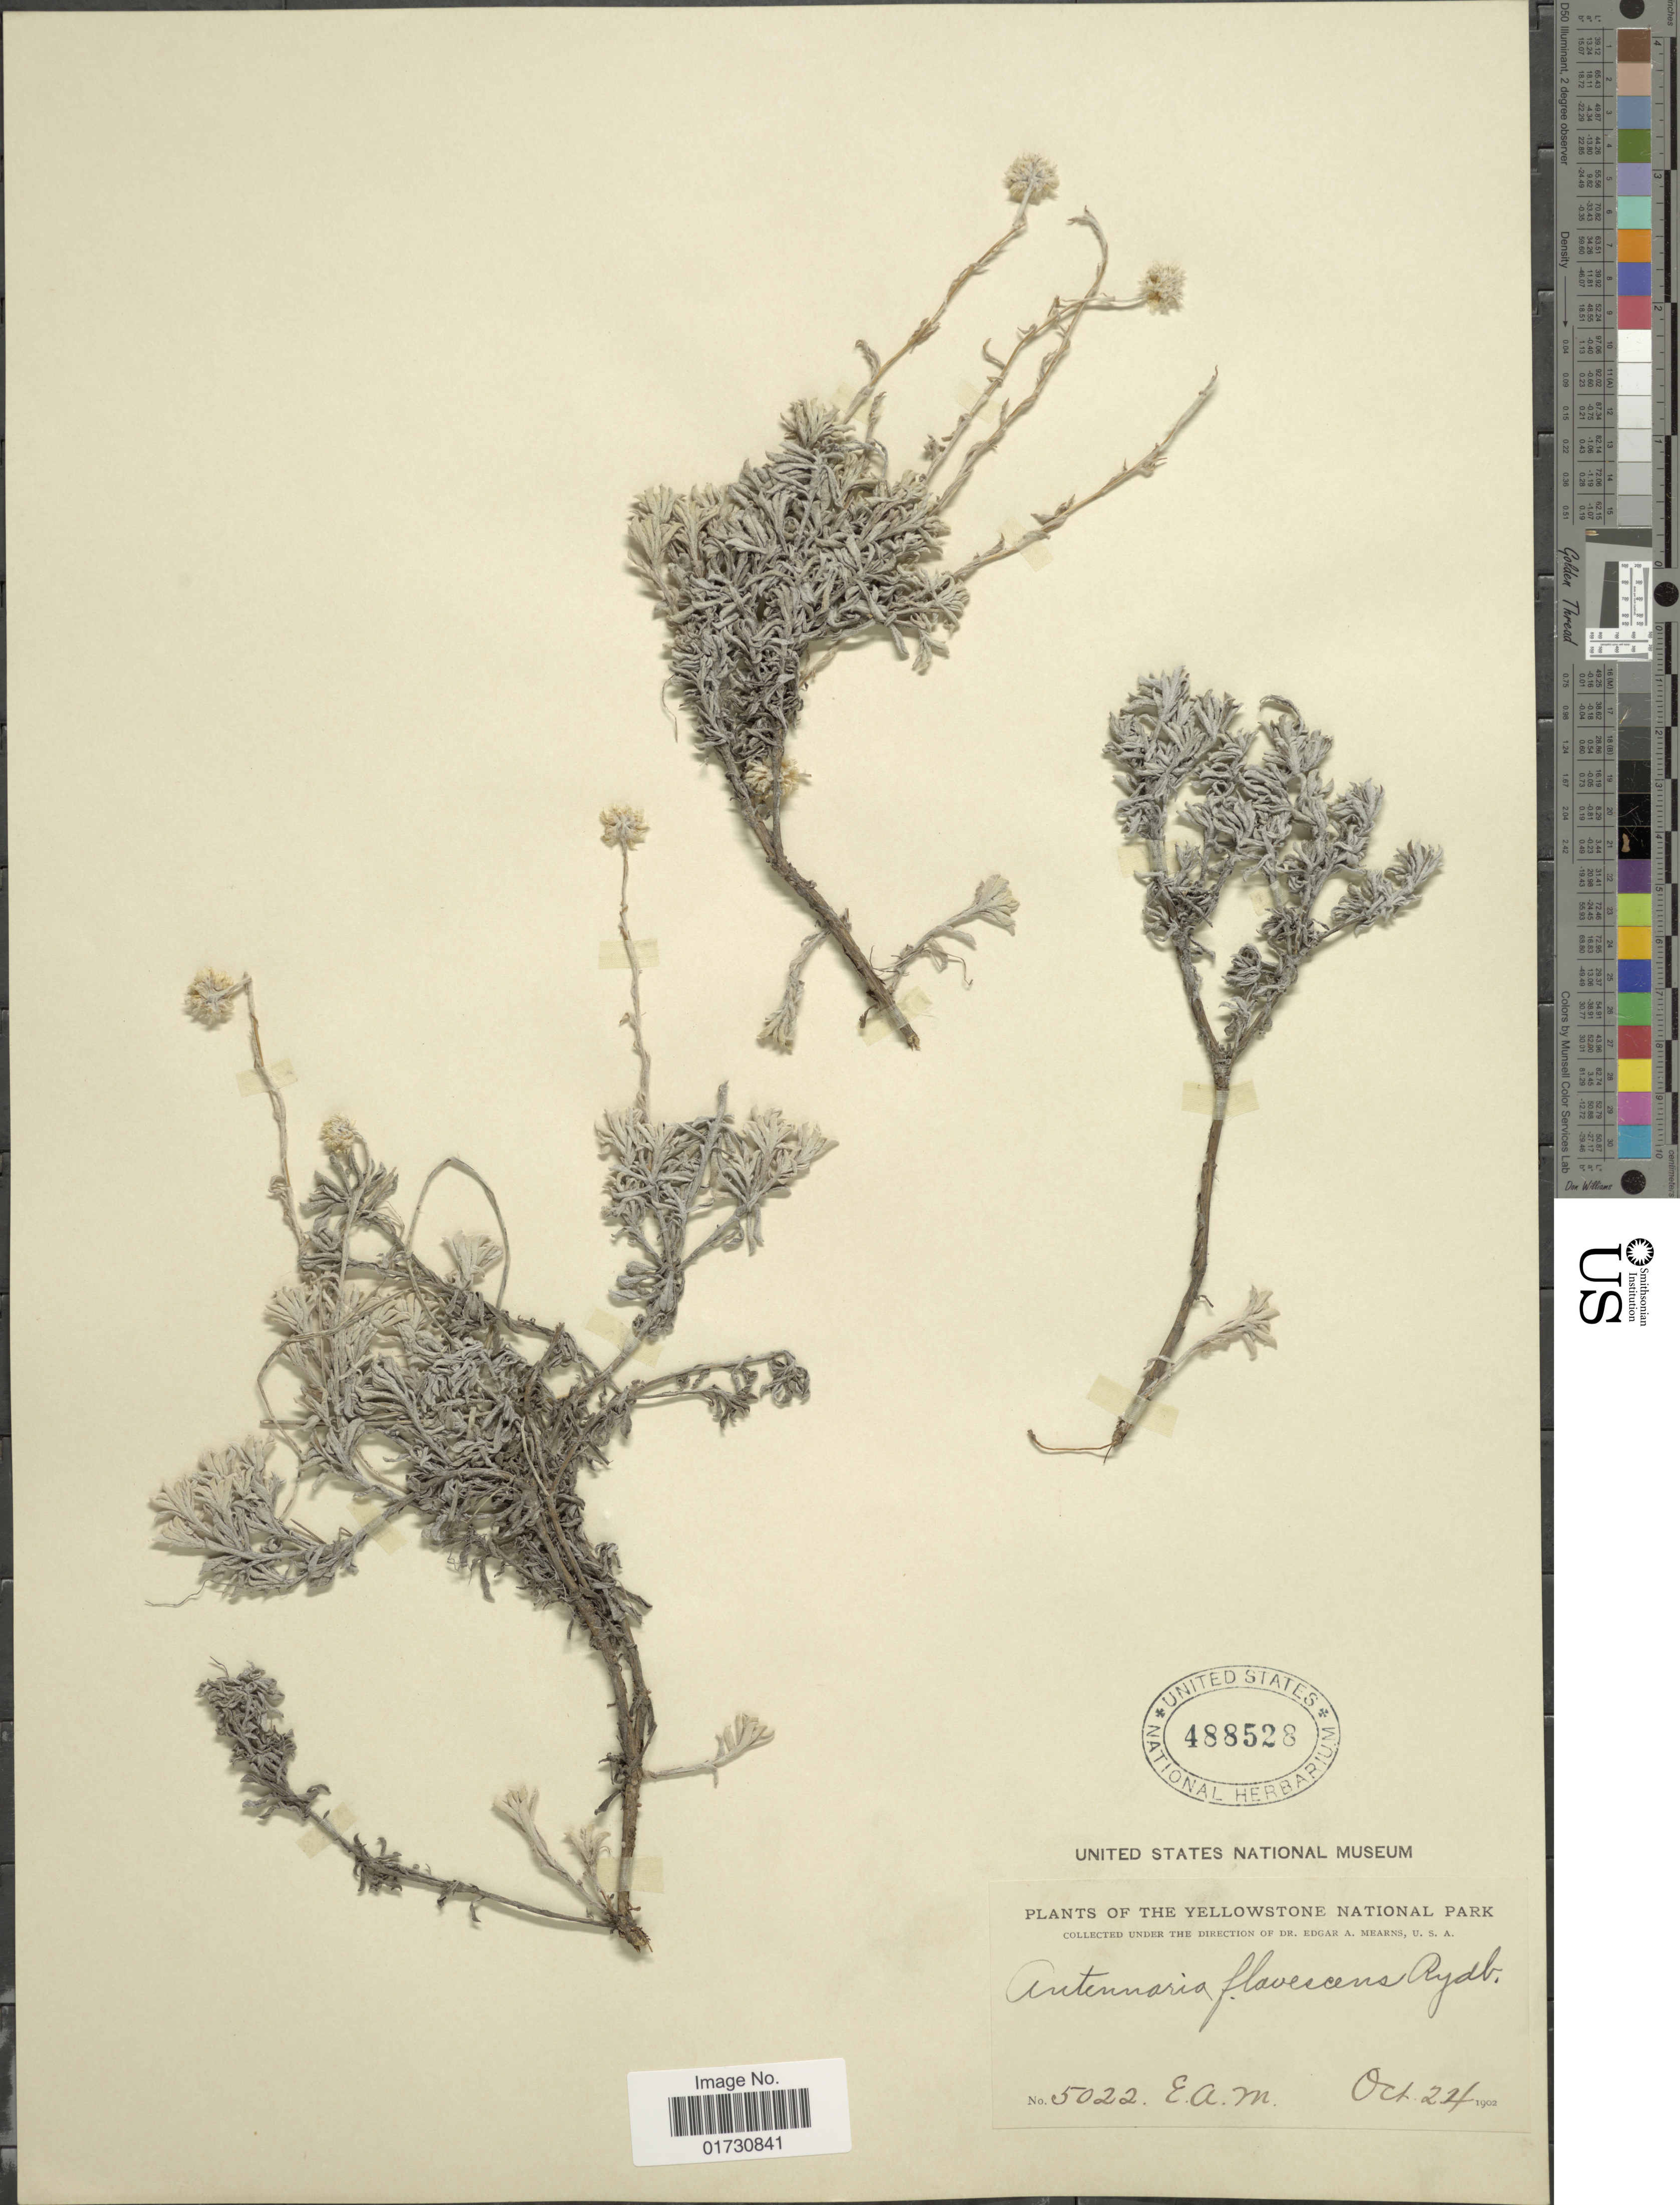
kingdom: Plantae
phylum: Tracheophyta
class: Magnoliopsida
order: Asterales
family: Asteraceae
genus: Antennaria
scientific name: Antennaria flavescens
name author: Rydb.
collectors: E. A. Mearns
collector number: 5022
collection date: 1902-10-24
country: United States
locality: The Yellowstone National Park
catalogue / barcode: US 488528